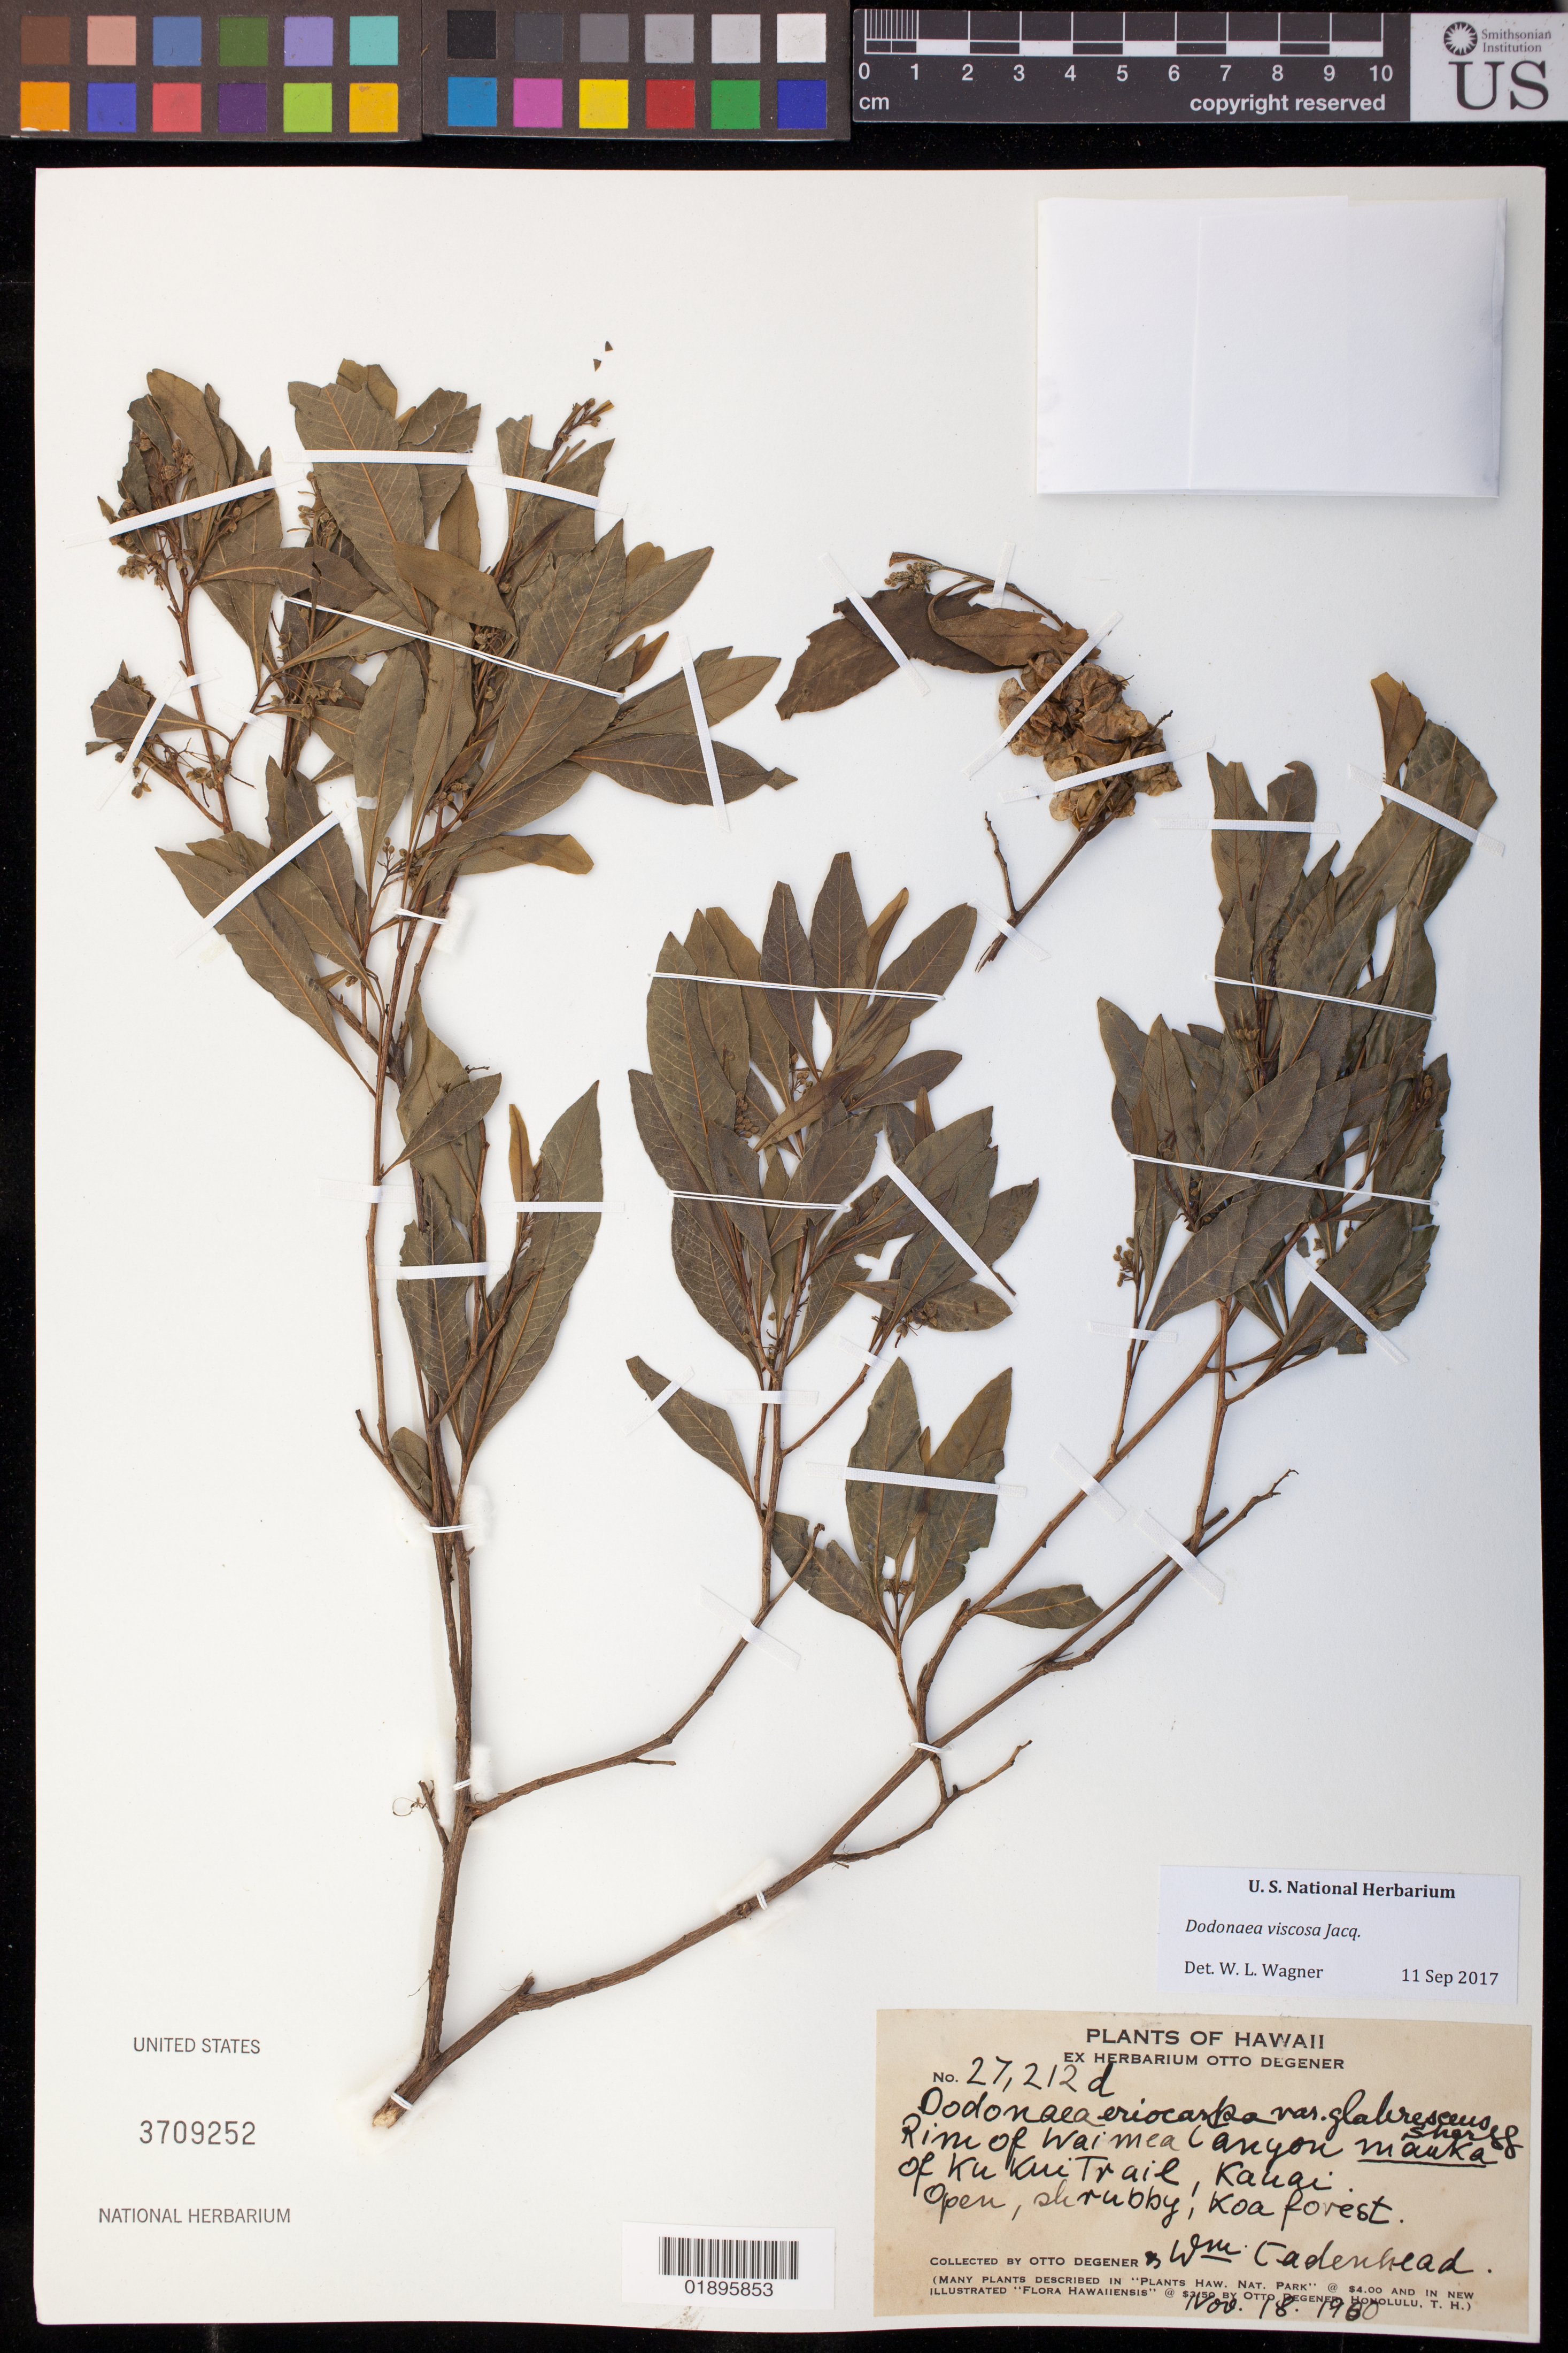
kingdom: Plantae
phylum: Tracheophyta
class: Magnoliopsida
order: Sapindales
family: Sapindaceae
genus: Dodonaea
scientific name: Dodonaea viscosa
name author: Jacq.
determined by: Wagner, W. L., (BOT), Smithsonian Institution - National Museum of Natural History (UNITED STATES)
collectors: O. Degener & W. Cadenhead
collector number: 27212d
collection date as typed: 18 Nov 1960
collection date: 1960-11-18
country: United States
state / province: Hawaii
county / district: Kauai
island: Kaua'i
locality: Rim of Waimea Canyon, mauka of Kukui Trail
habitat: Open, shrubby forest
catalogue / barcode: US 3709252